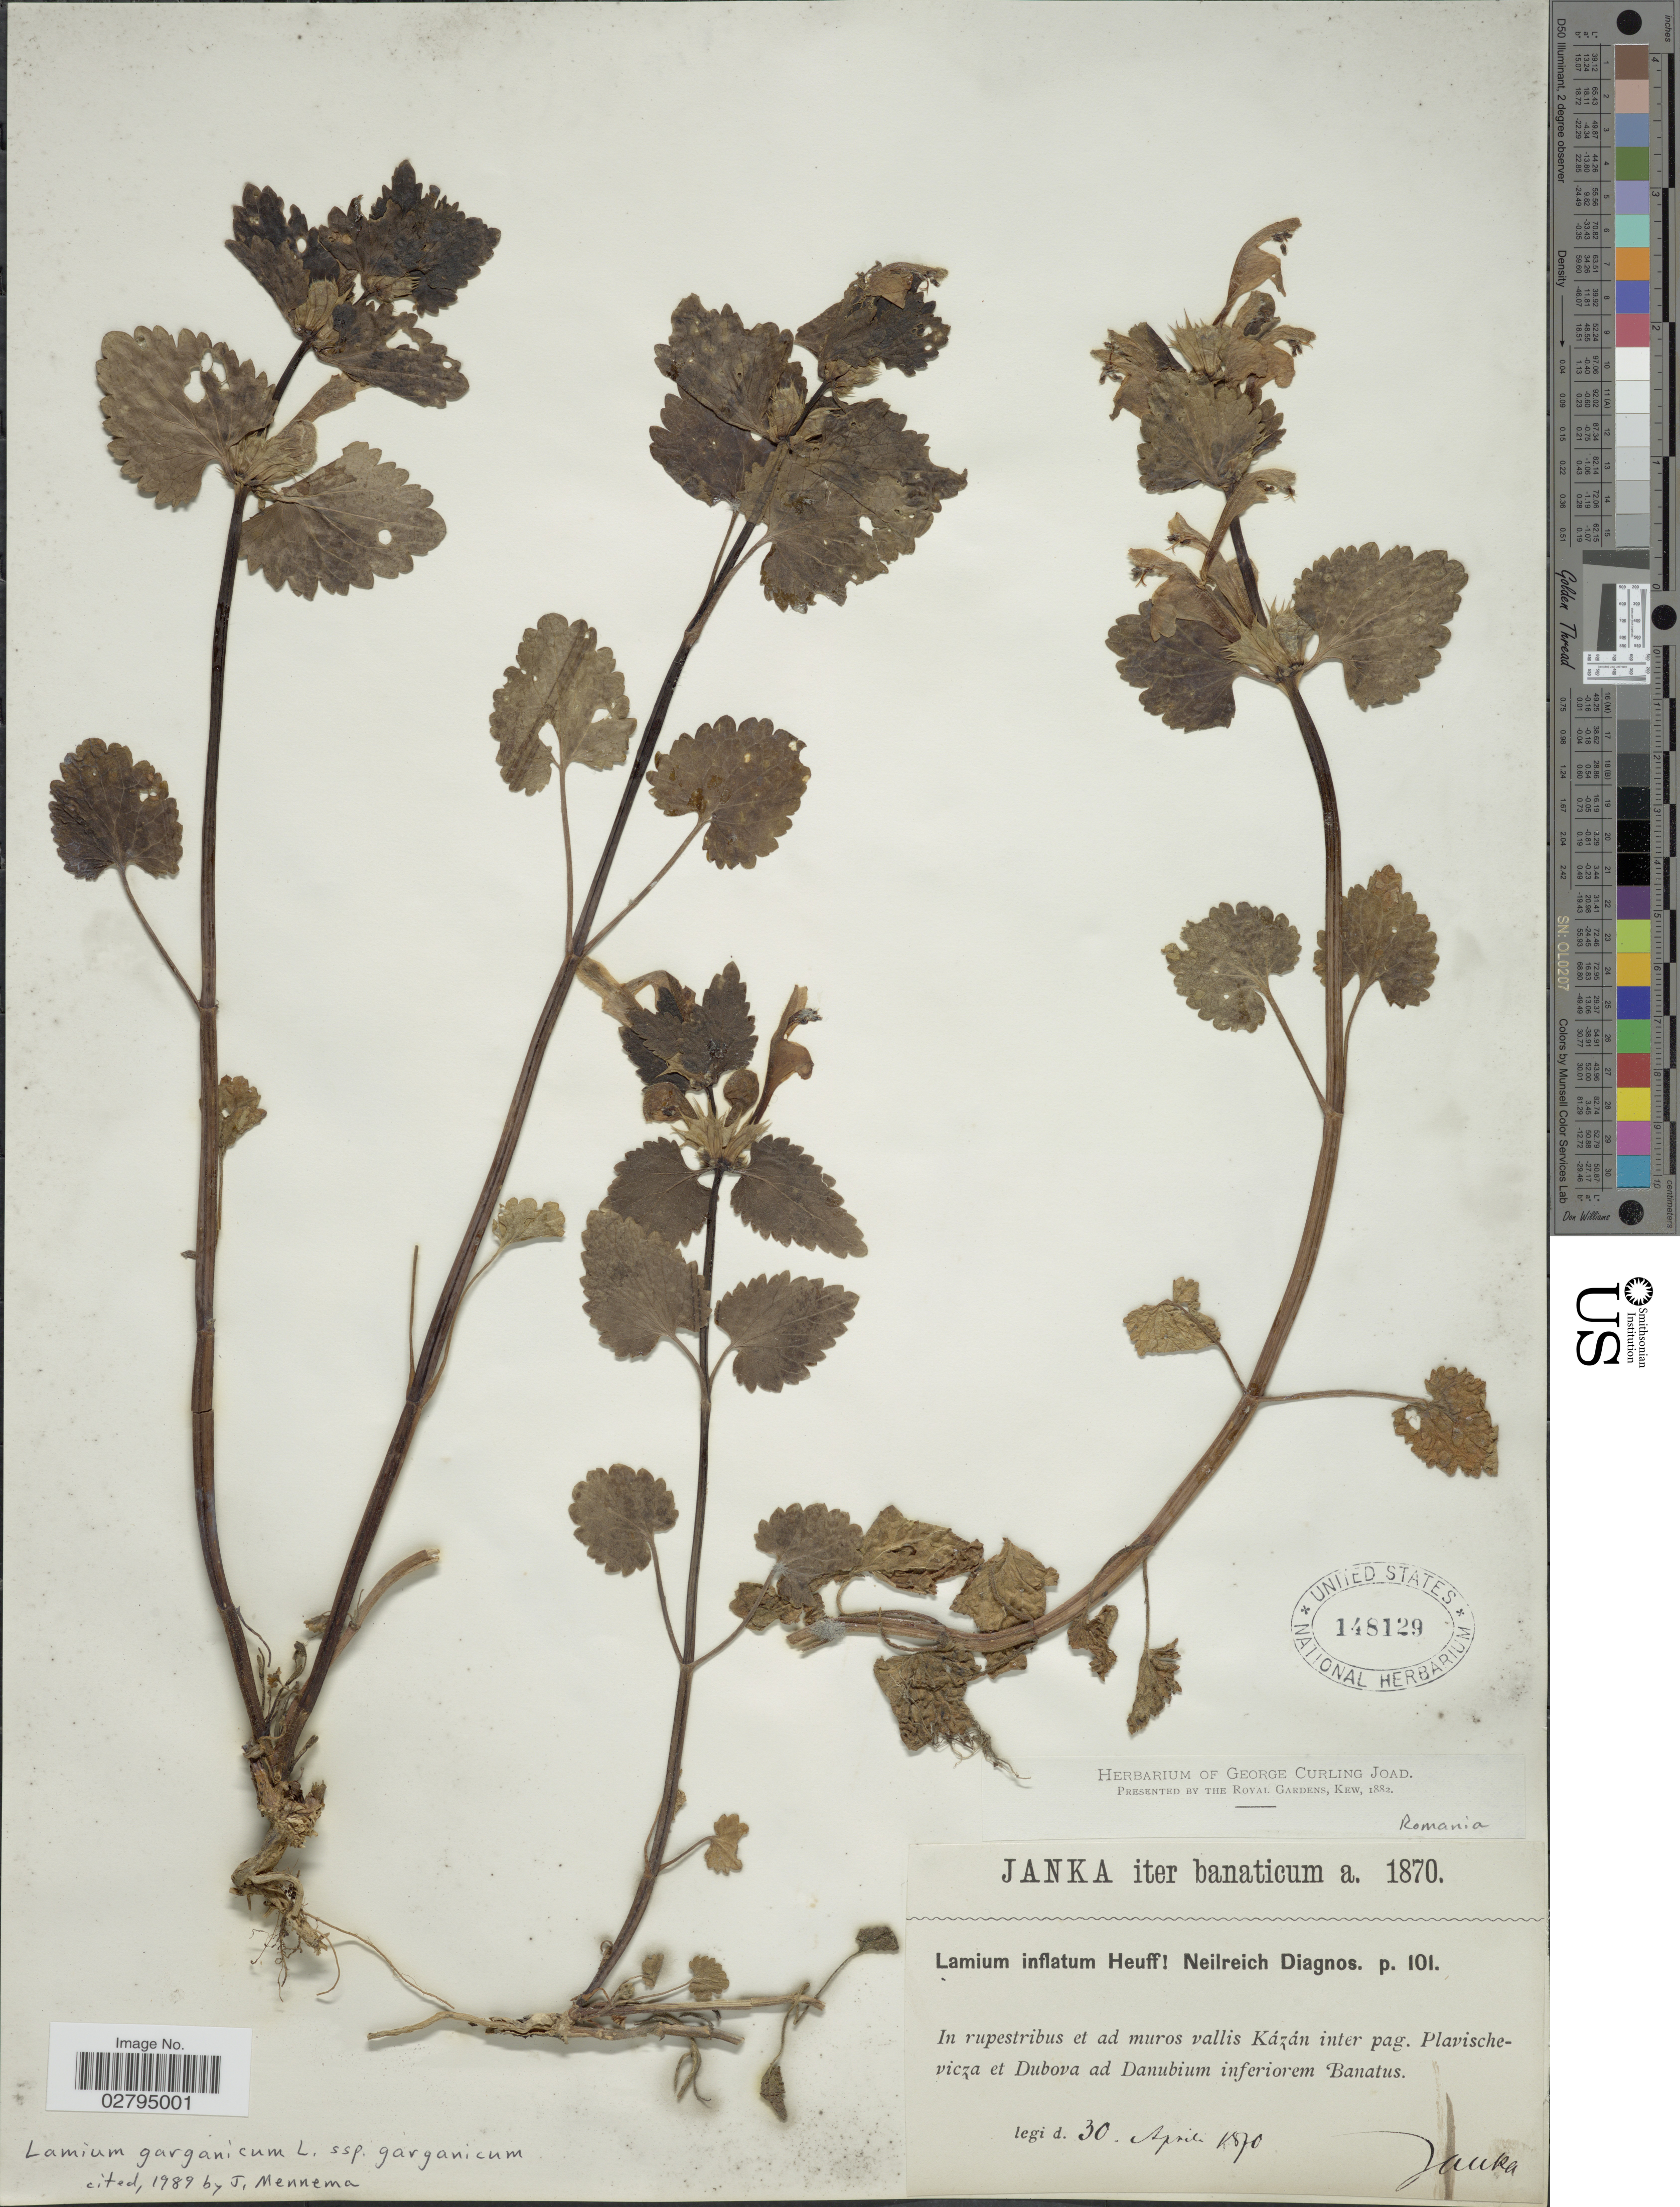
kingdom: Plantae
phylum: Tracheophyta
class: Magnoliopsida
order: Lamiales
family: Lamiaceae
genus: Lamium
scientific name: Lamium garganicum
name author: L.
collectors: V. Janka von Bulcs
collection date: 1870-04-30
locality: Iter banaticum. In rupestribus et ad muros vallis Kázán inter pag. Plavischevicza et Dubova ad Danubium inferiorem Banatus.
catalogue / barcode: US 148129